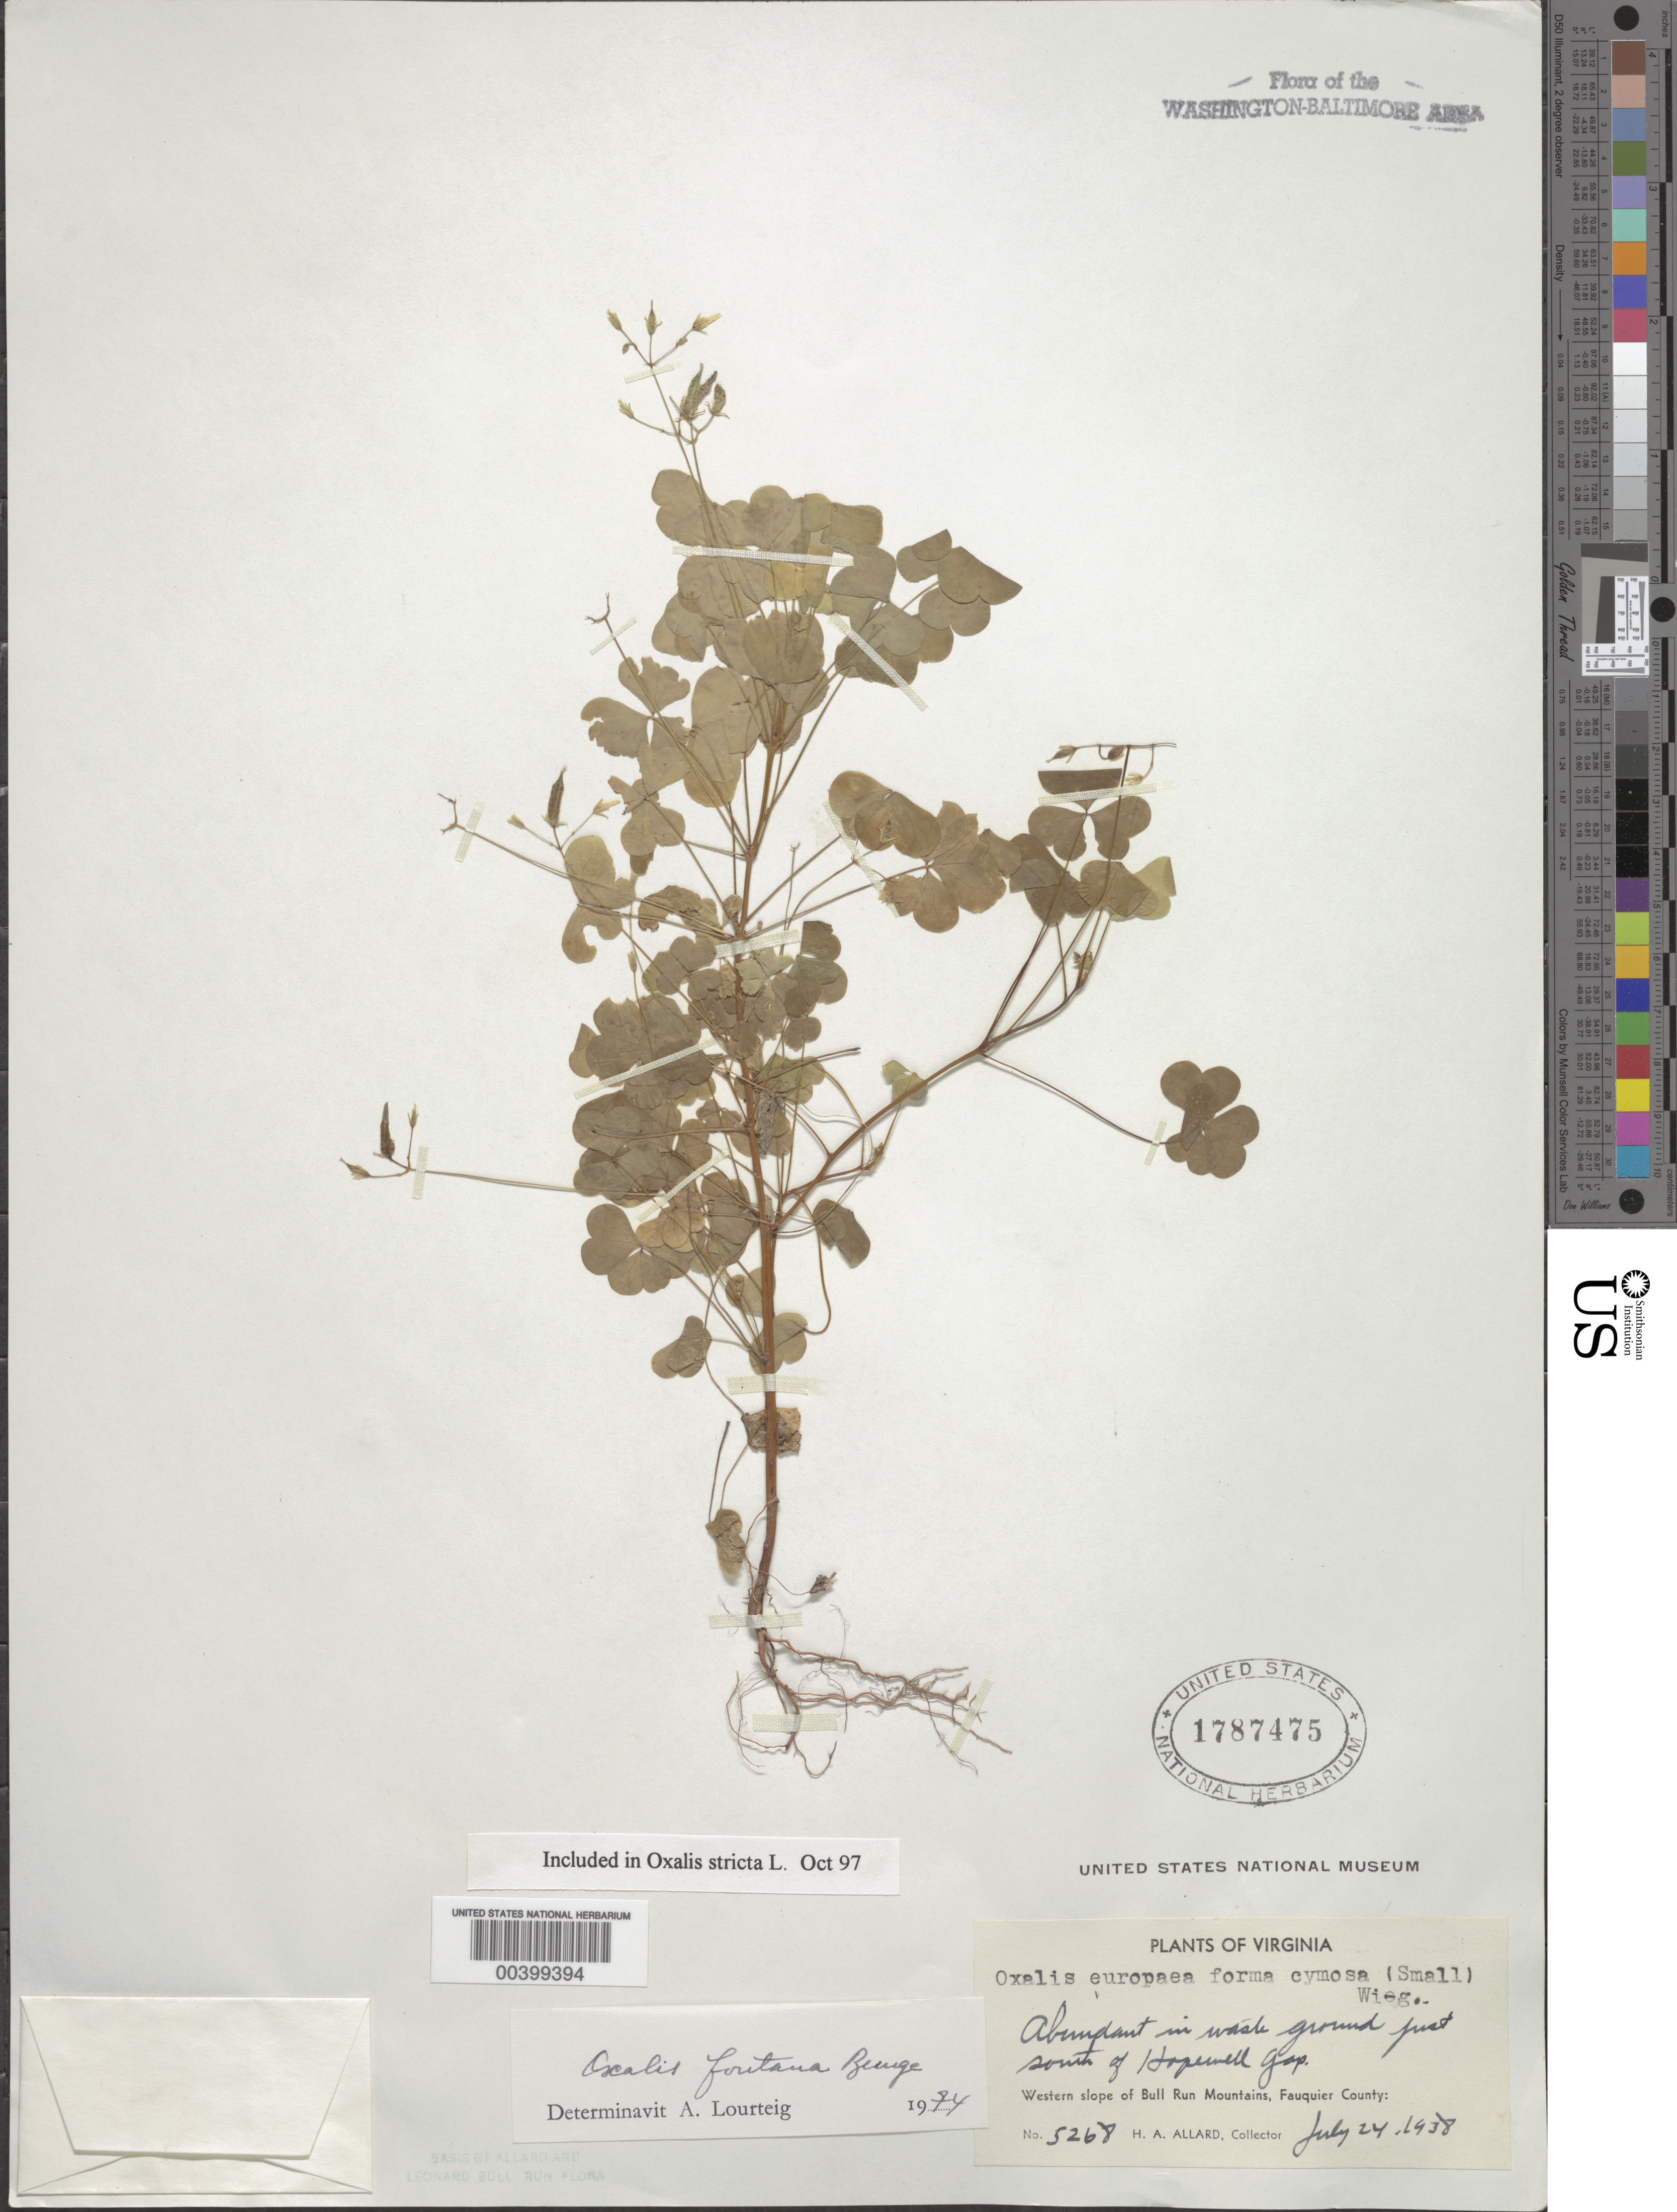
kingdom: Plantae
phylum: Tracheophyta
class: Magnoliopsida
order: Oxalidales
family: Oxalidaceae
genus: Oxalis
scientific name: Oxalis stricta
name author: L.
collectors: H. A. Allard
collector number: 5268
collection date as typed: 24 Jul 1938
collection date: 1938-07-24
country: United States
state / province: Virginia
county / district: Fauquier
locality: South of Hopewell Gap Bull Run Mts.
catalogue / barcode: US 1787475